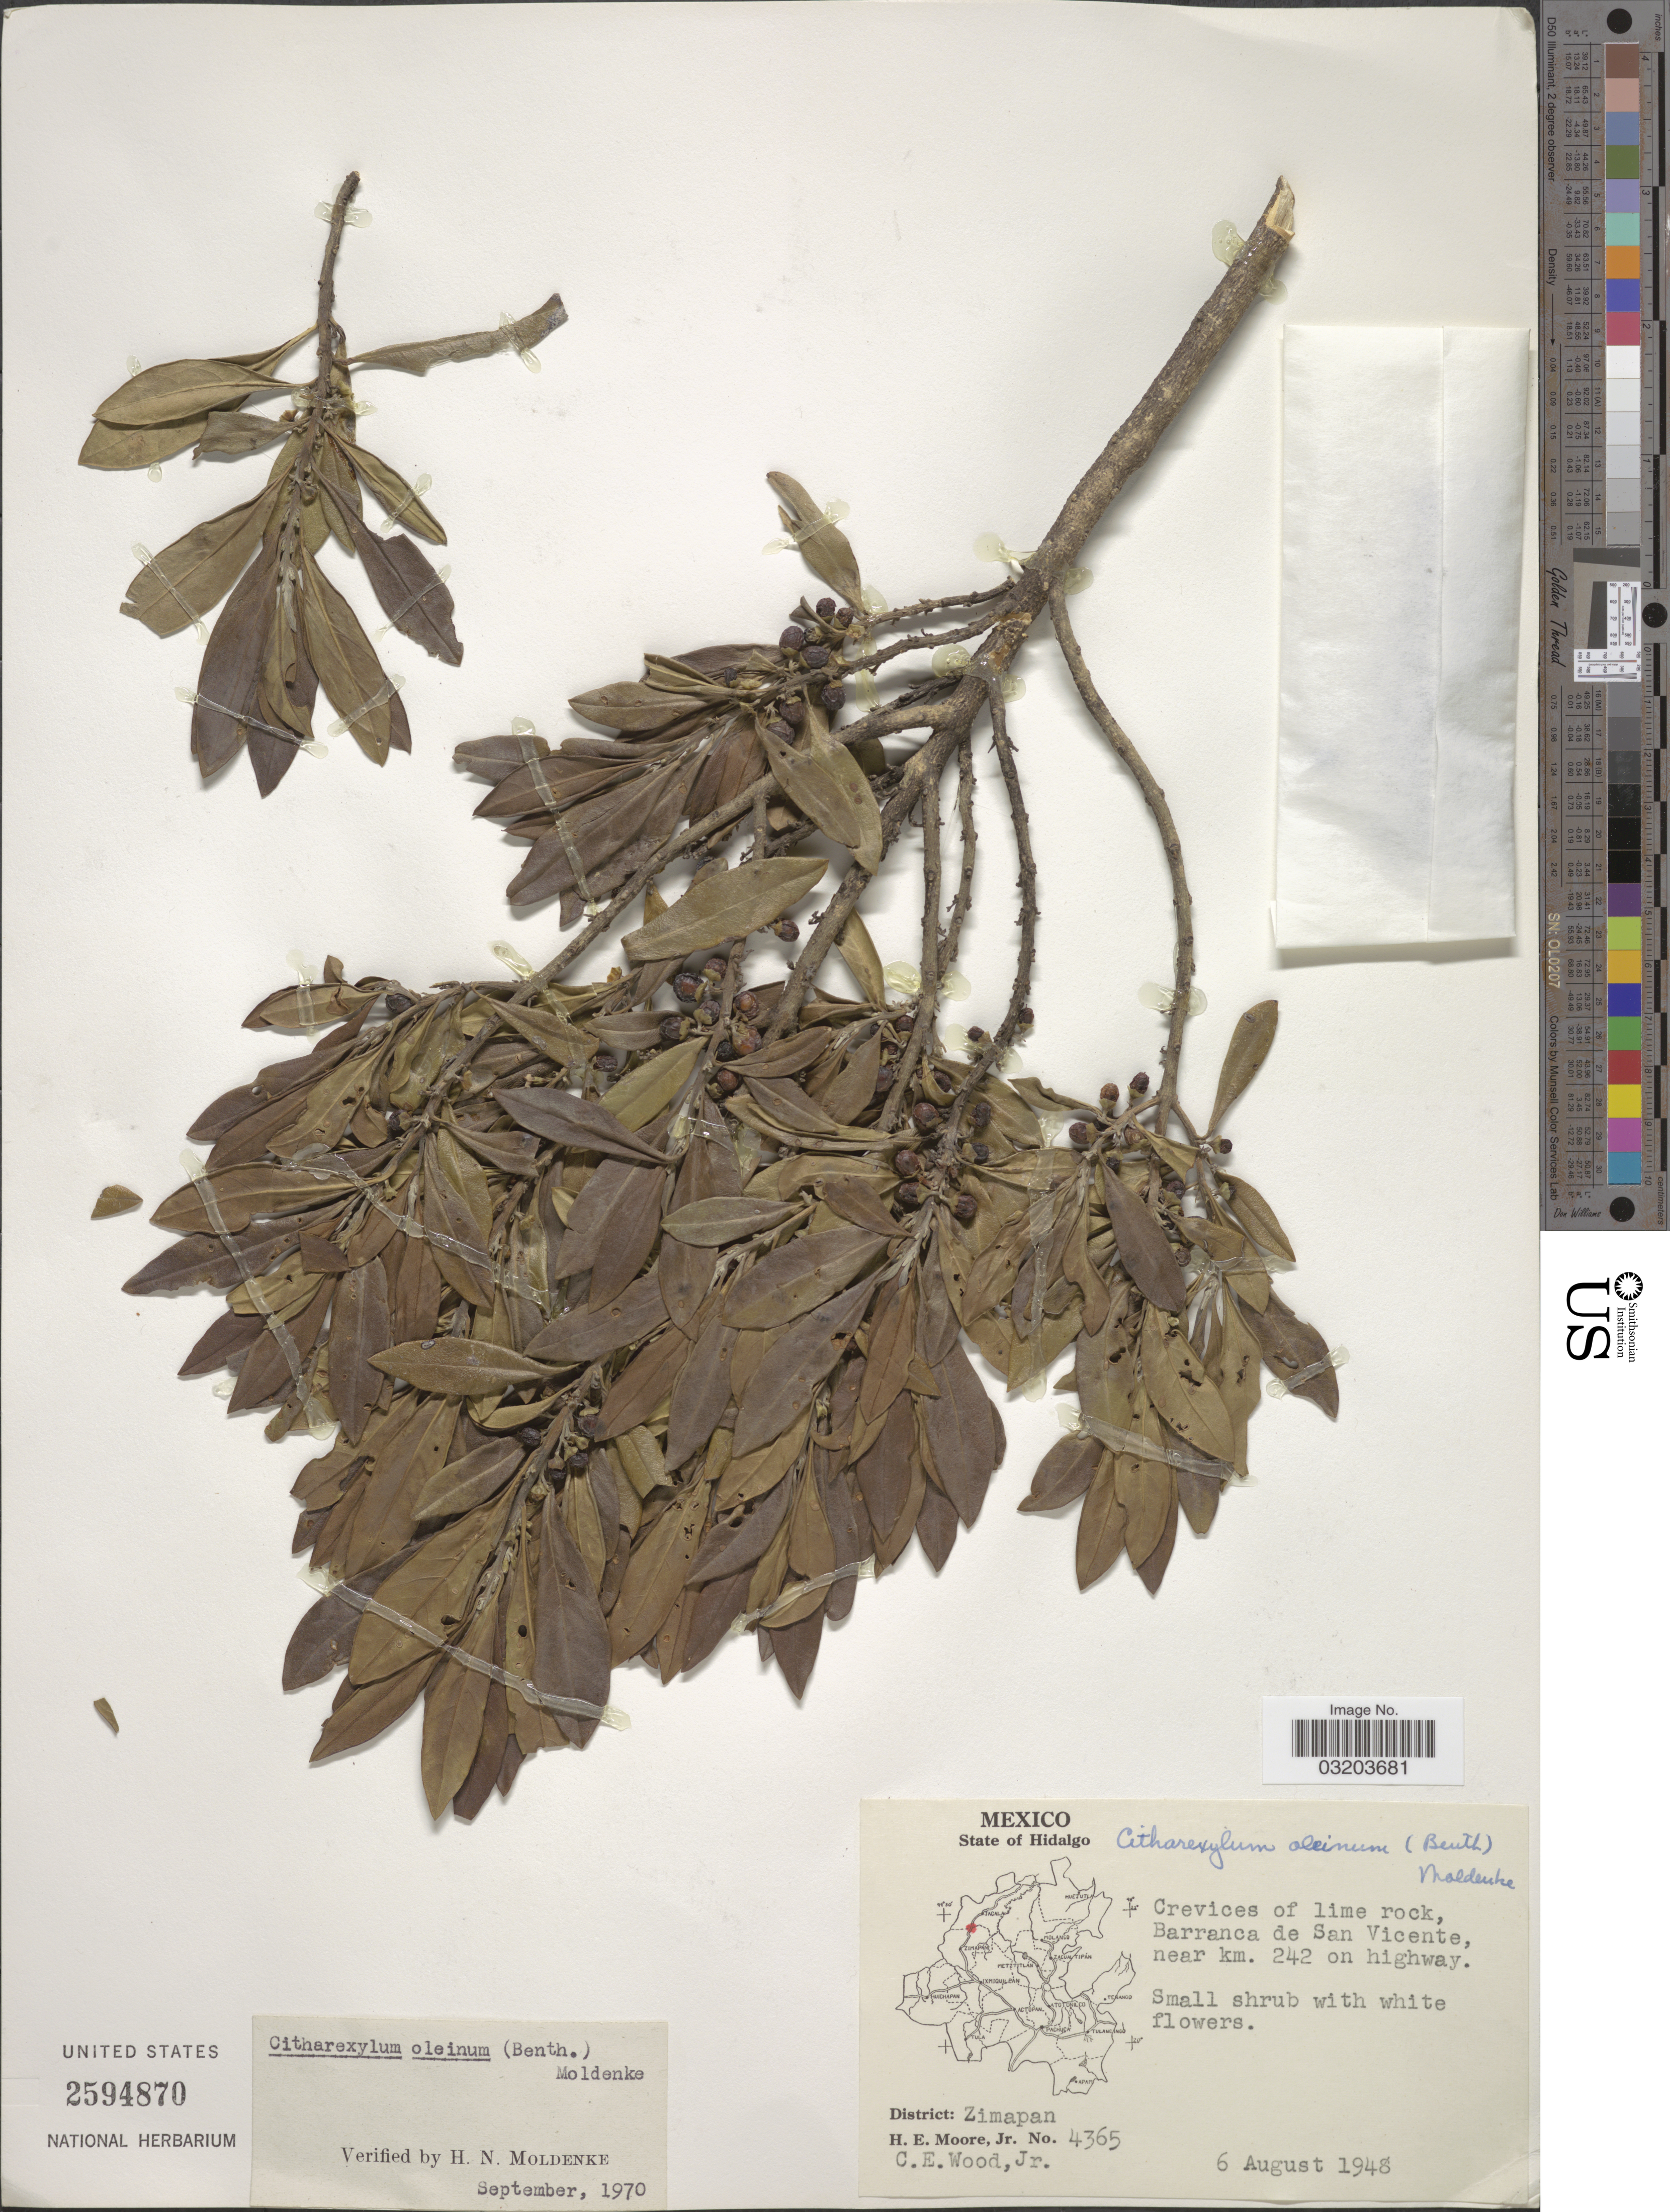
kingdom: Plantae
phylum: Tracheophyta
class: Magnoliopsida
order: Lamiales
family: Verbenaceae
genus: Citharexylum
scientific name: Citharexylum oleinum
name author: (Benth. ex Lindl.) Moldenke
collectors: H. Moore & C. Wood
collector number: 4365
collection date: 1948-08-06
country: Mexico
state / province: Hidalgo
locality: Barranca de San Vicente, near km. 242 on highway. District: Zimapan.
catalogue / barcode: US 2594870